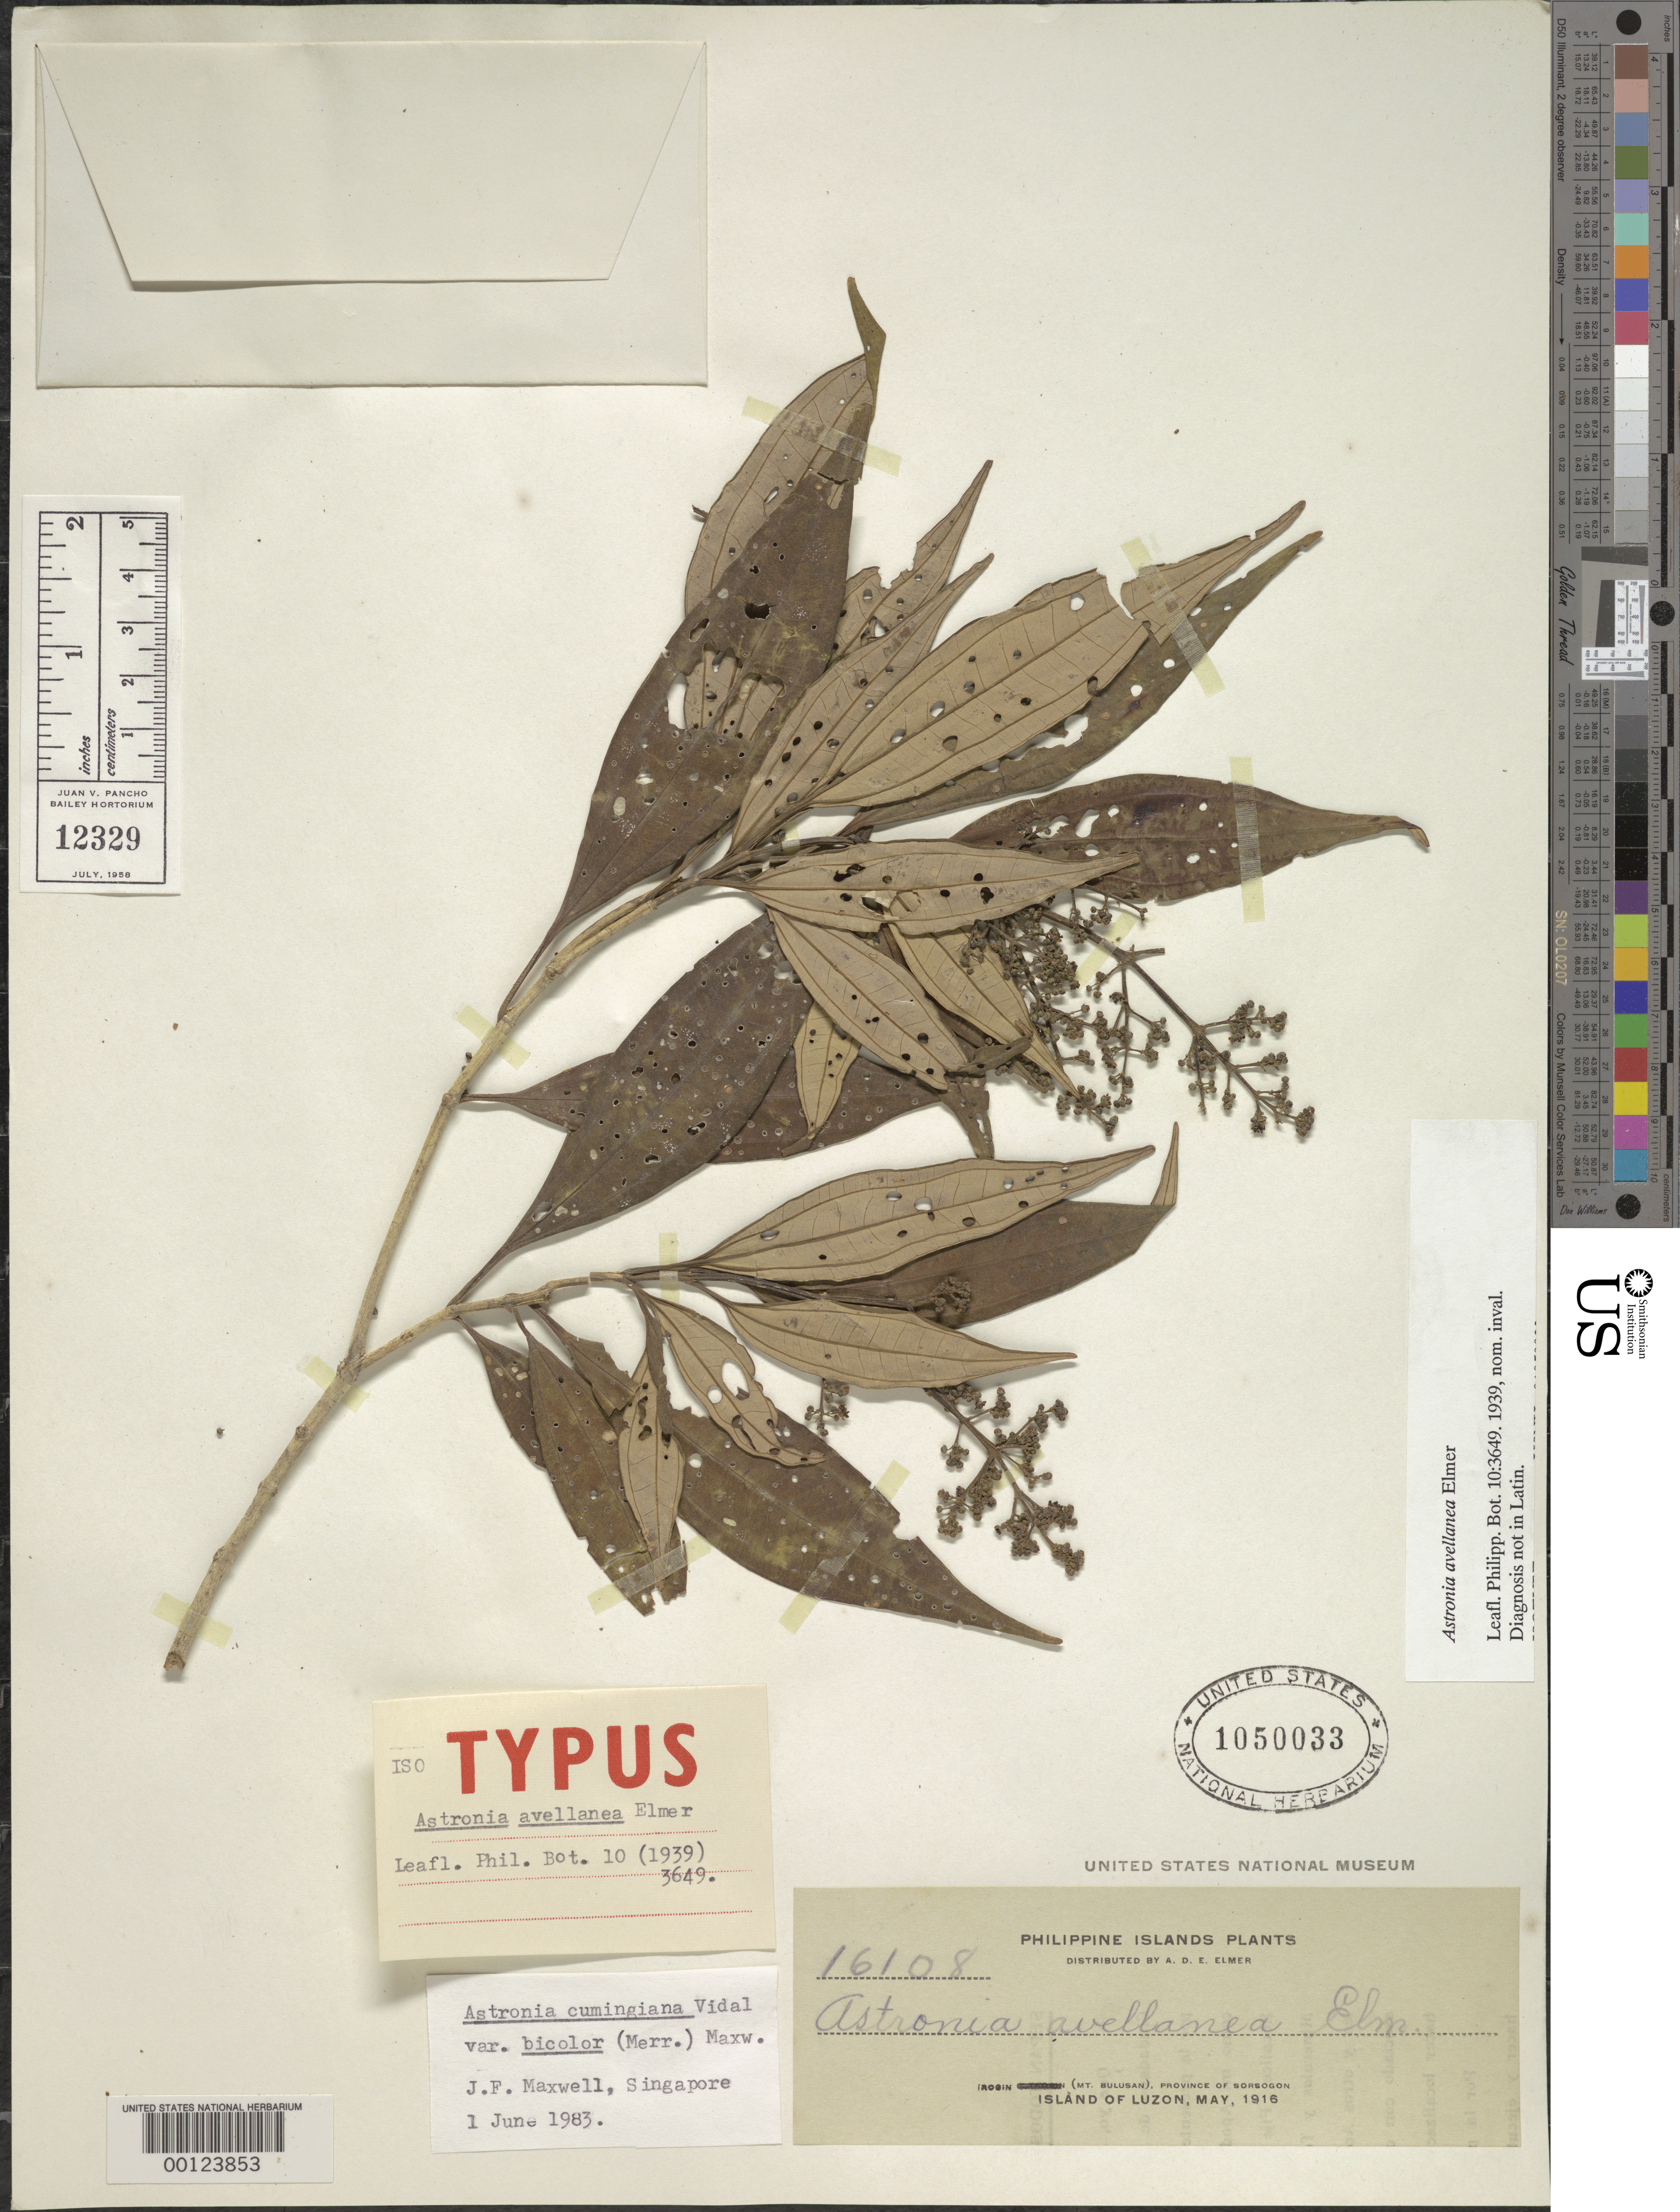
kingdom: Plantae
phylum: Tracheophyta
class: Magnoliopsida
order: Myrtales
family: Melastomataceae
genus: Astronia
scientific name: Astronia avellanea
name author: Elmer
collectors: A. D. E. Elmer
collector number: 16108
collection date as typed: May 1916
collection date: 1916-05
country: Philippines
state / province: Bicol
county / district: Sorsogon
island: Luzon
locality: Irosin, Mt. Bulusan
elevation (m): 610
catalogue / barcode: US 1050033